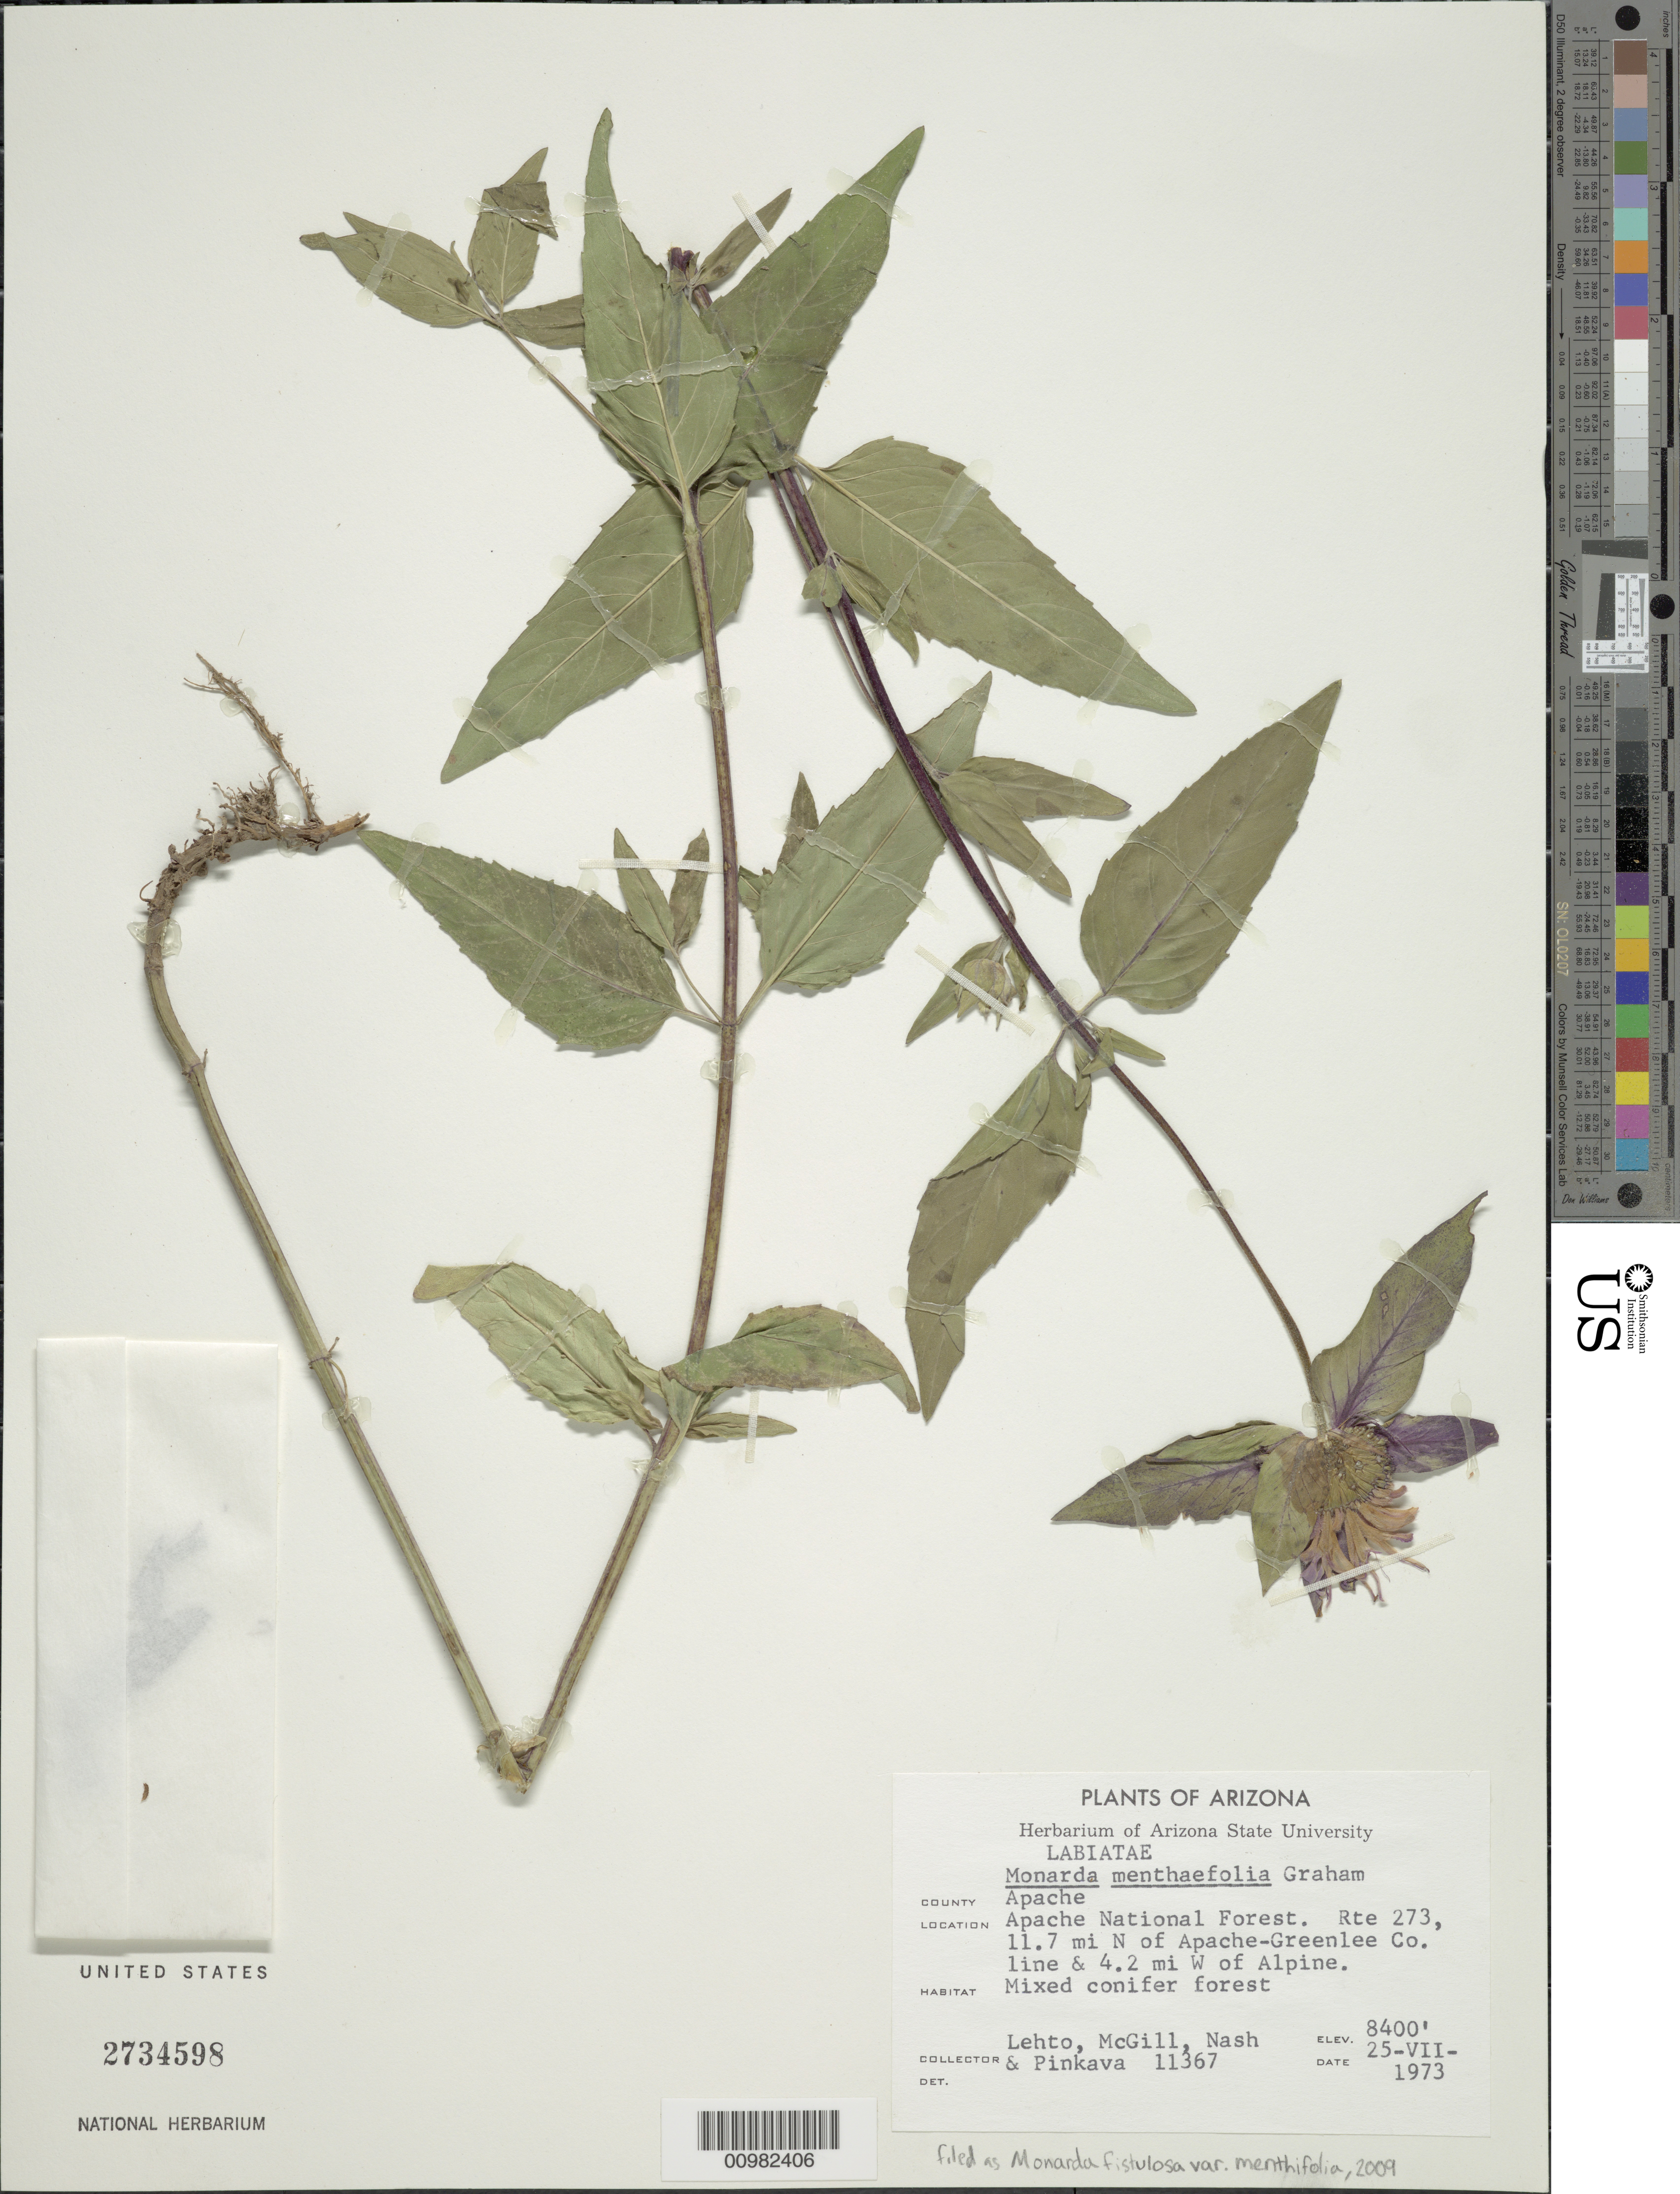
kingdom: Plantae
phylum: Tracheophyta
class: Magnoliopsida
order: Lamiales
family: Lamiaceae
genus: Monarda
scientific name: Monarda fistulosa var. menthifolia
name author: (Graham) Fernald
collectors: E. Lehto, L. McGill, G. V. Nash & D. Pinkava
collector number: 11367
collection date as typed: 25 Jul 1973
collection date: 1973-07-25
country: United States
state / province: Arizona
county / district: Apache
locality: Apache National Forest; Rte 273; 11.7 mi. N. of Apache-Greenlee Co. line; 4.2 mi. W of Alpine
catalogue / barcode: US 2734598